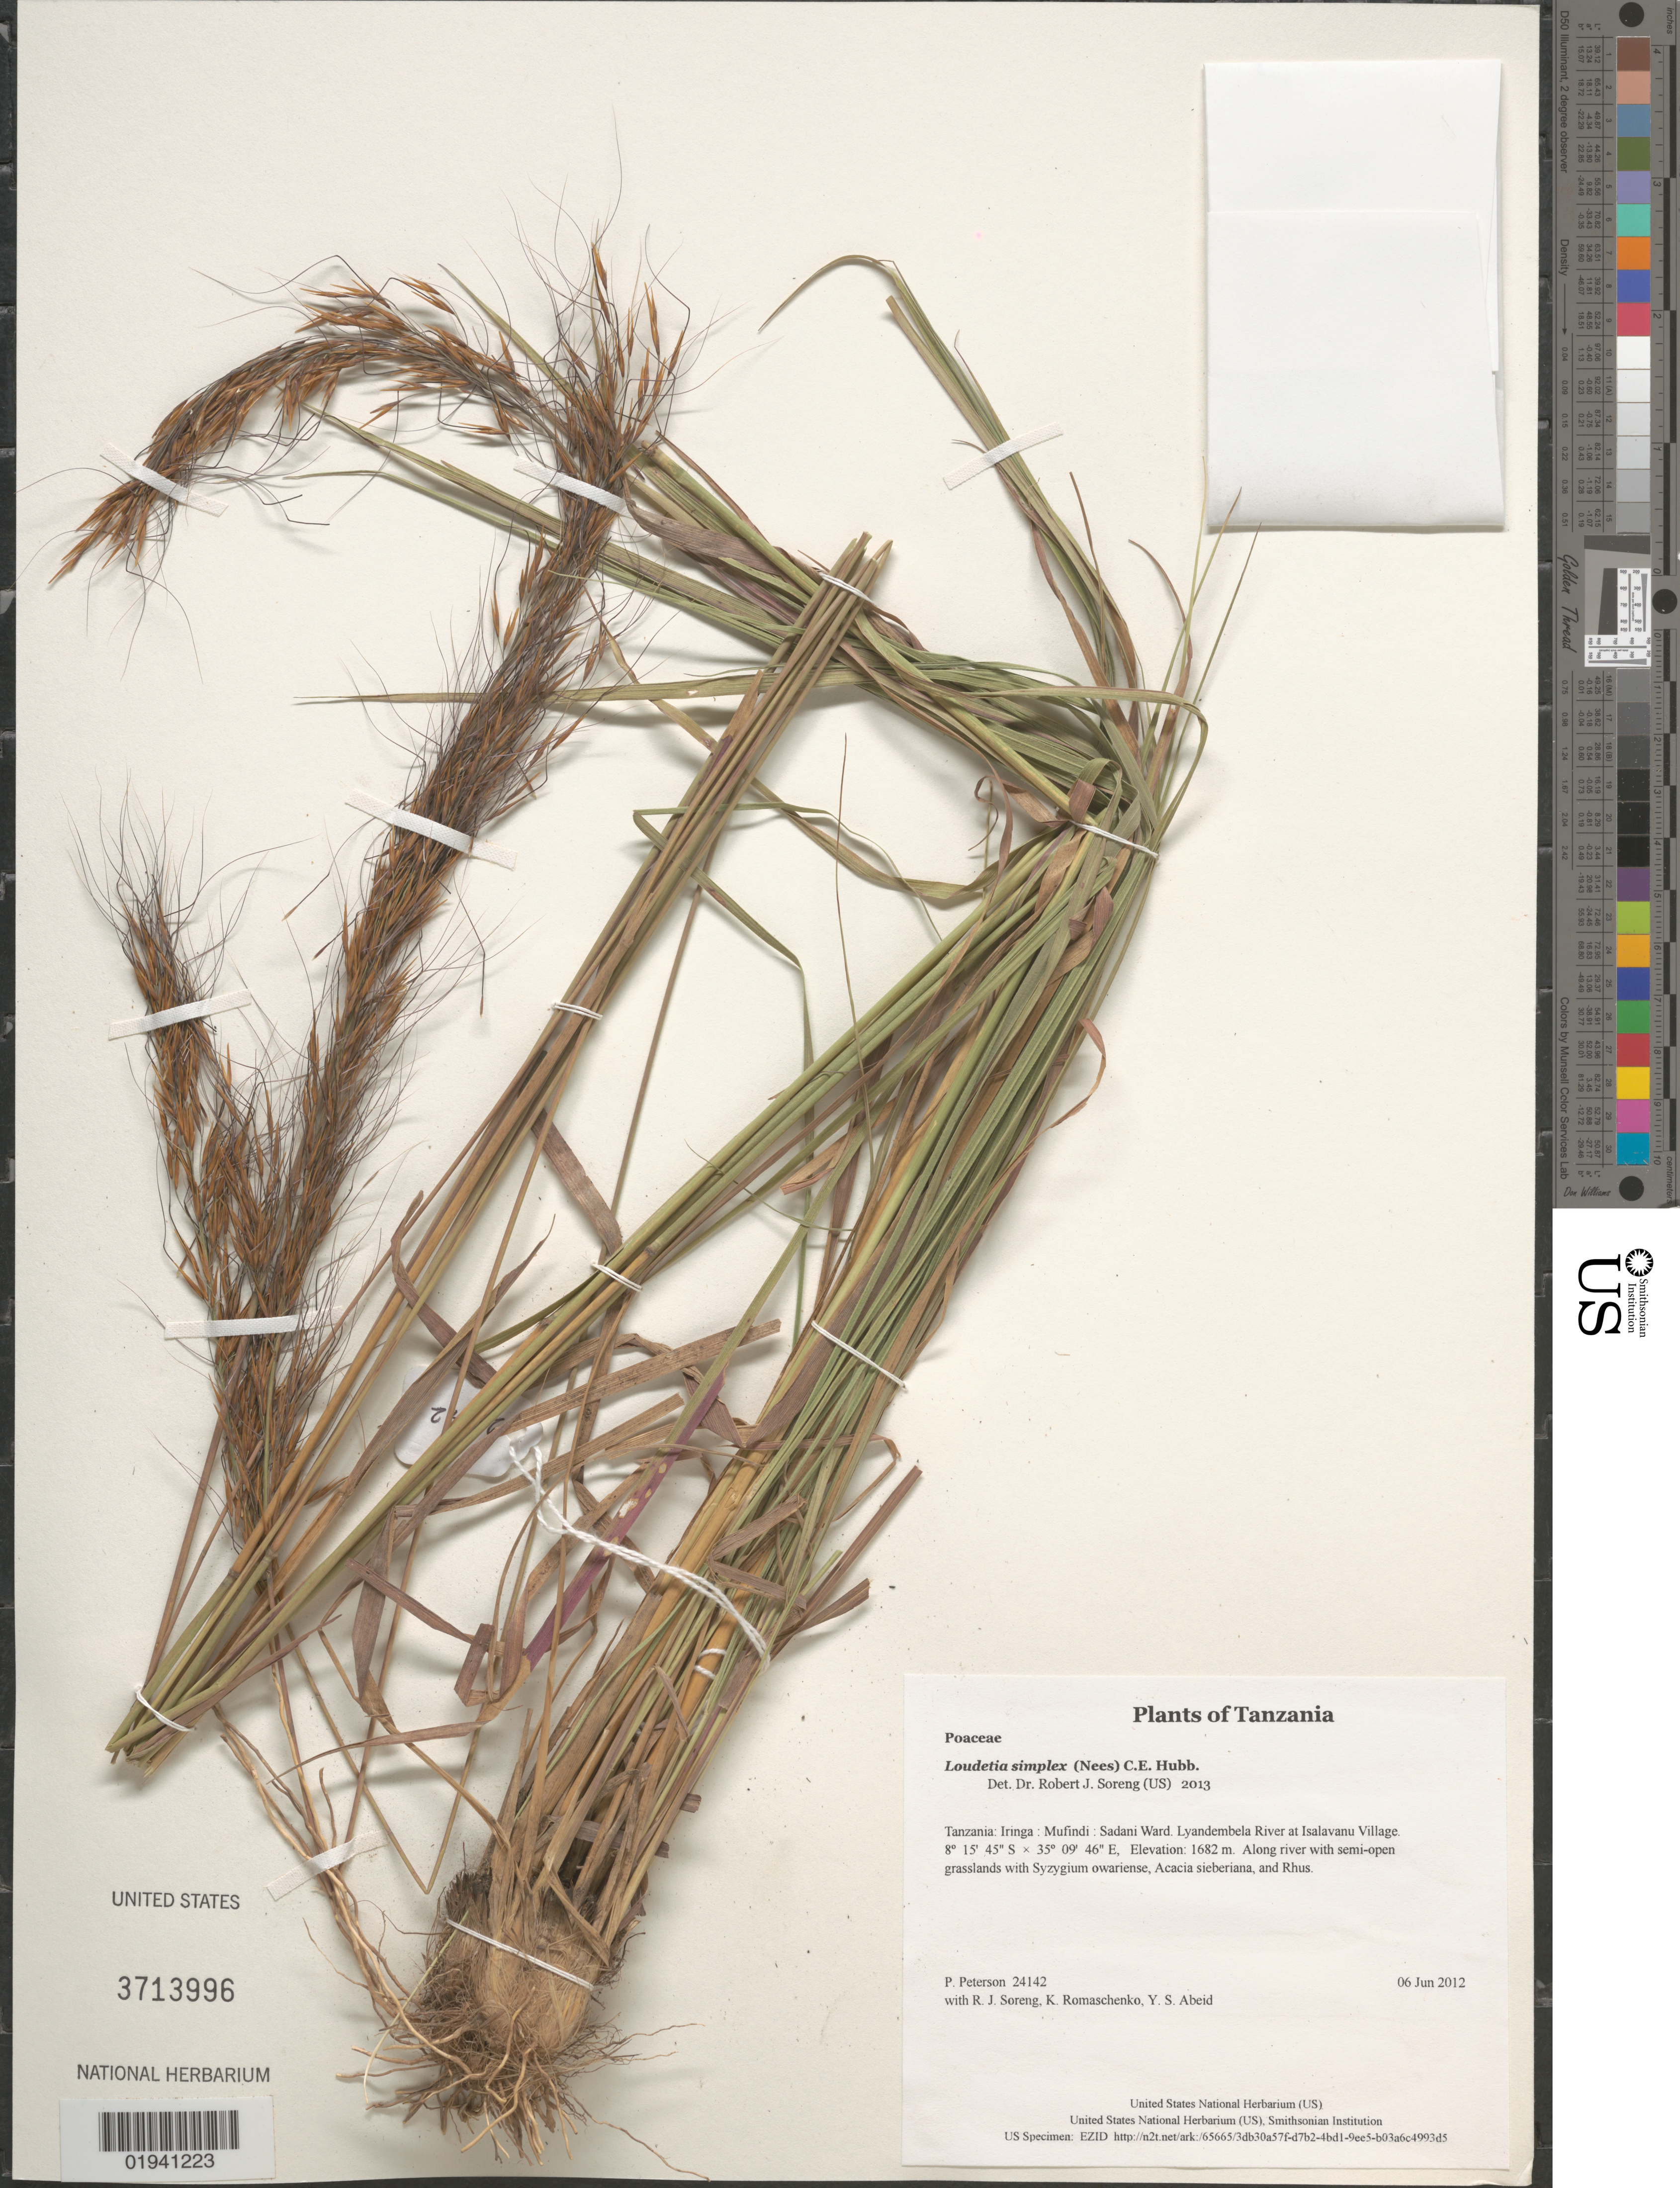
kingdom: Plantae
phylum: Tracheophyta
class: Liliopsida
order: Poales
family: Poaceae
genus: Loudetia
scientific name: Loudetia simplex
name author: (Nees) C.E. Hubb.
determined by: Soreng, Robert J., Research Associate (BOT), Smithsonian Institution - National Museum of Natural History (UNITED STATES)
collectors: P. M. Peterson, R. J. Soreng, K. Romaschenko & Y. Abeid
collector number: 24142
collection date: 2012-06-06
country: Tanzania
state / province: Iringa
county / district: Mufindi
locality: Sadani Ward. Lyandembela River at Isalavanu Village.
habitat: Along river with semi-open grasslands with Syzygium owariense, Acacia sieberiana, and Rhus.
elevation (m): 1682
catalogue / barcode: US 3713996